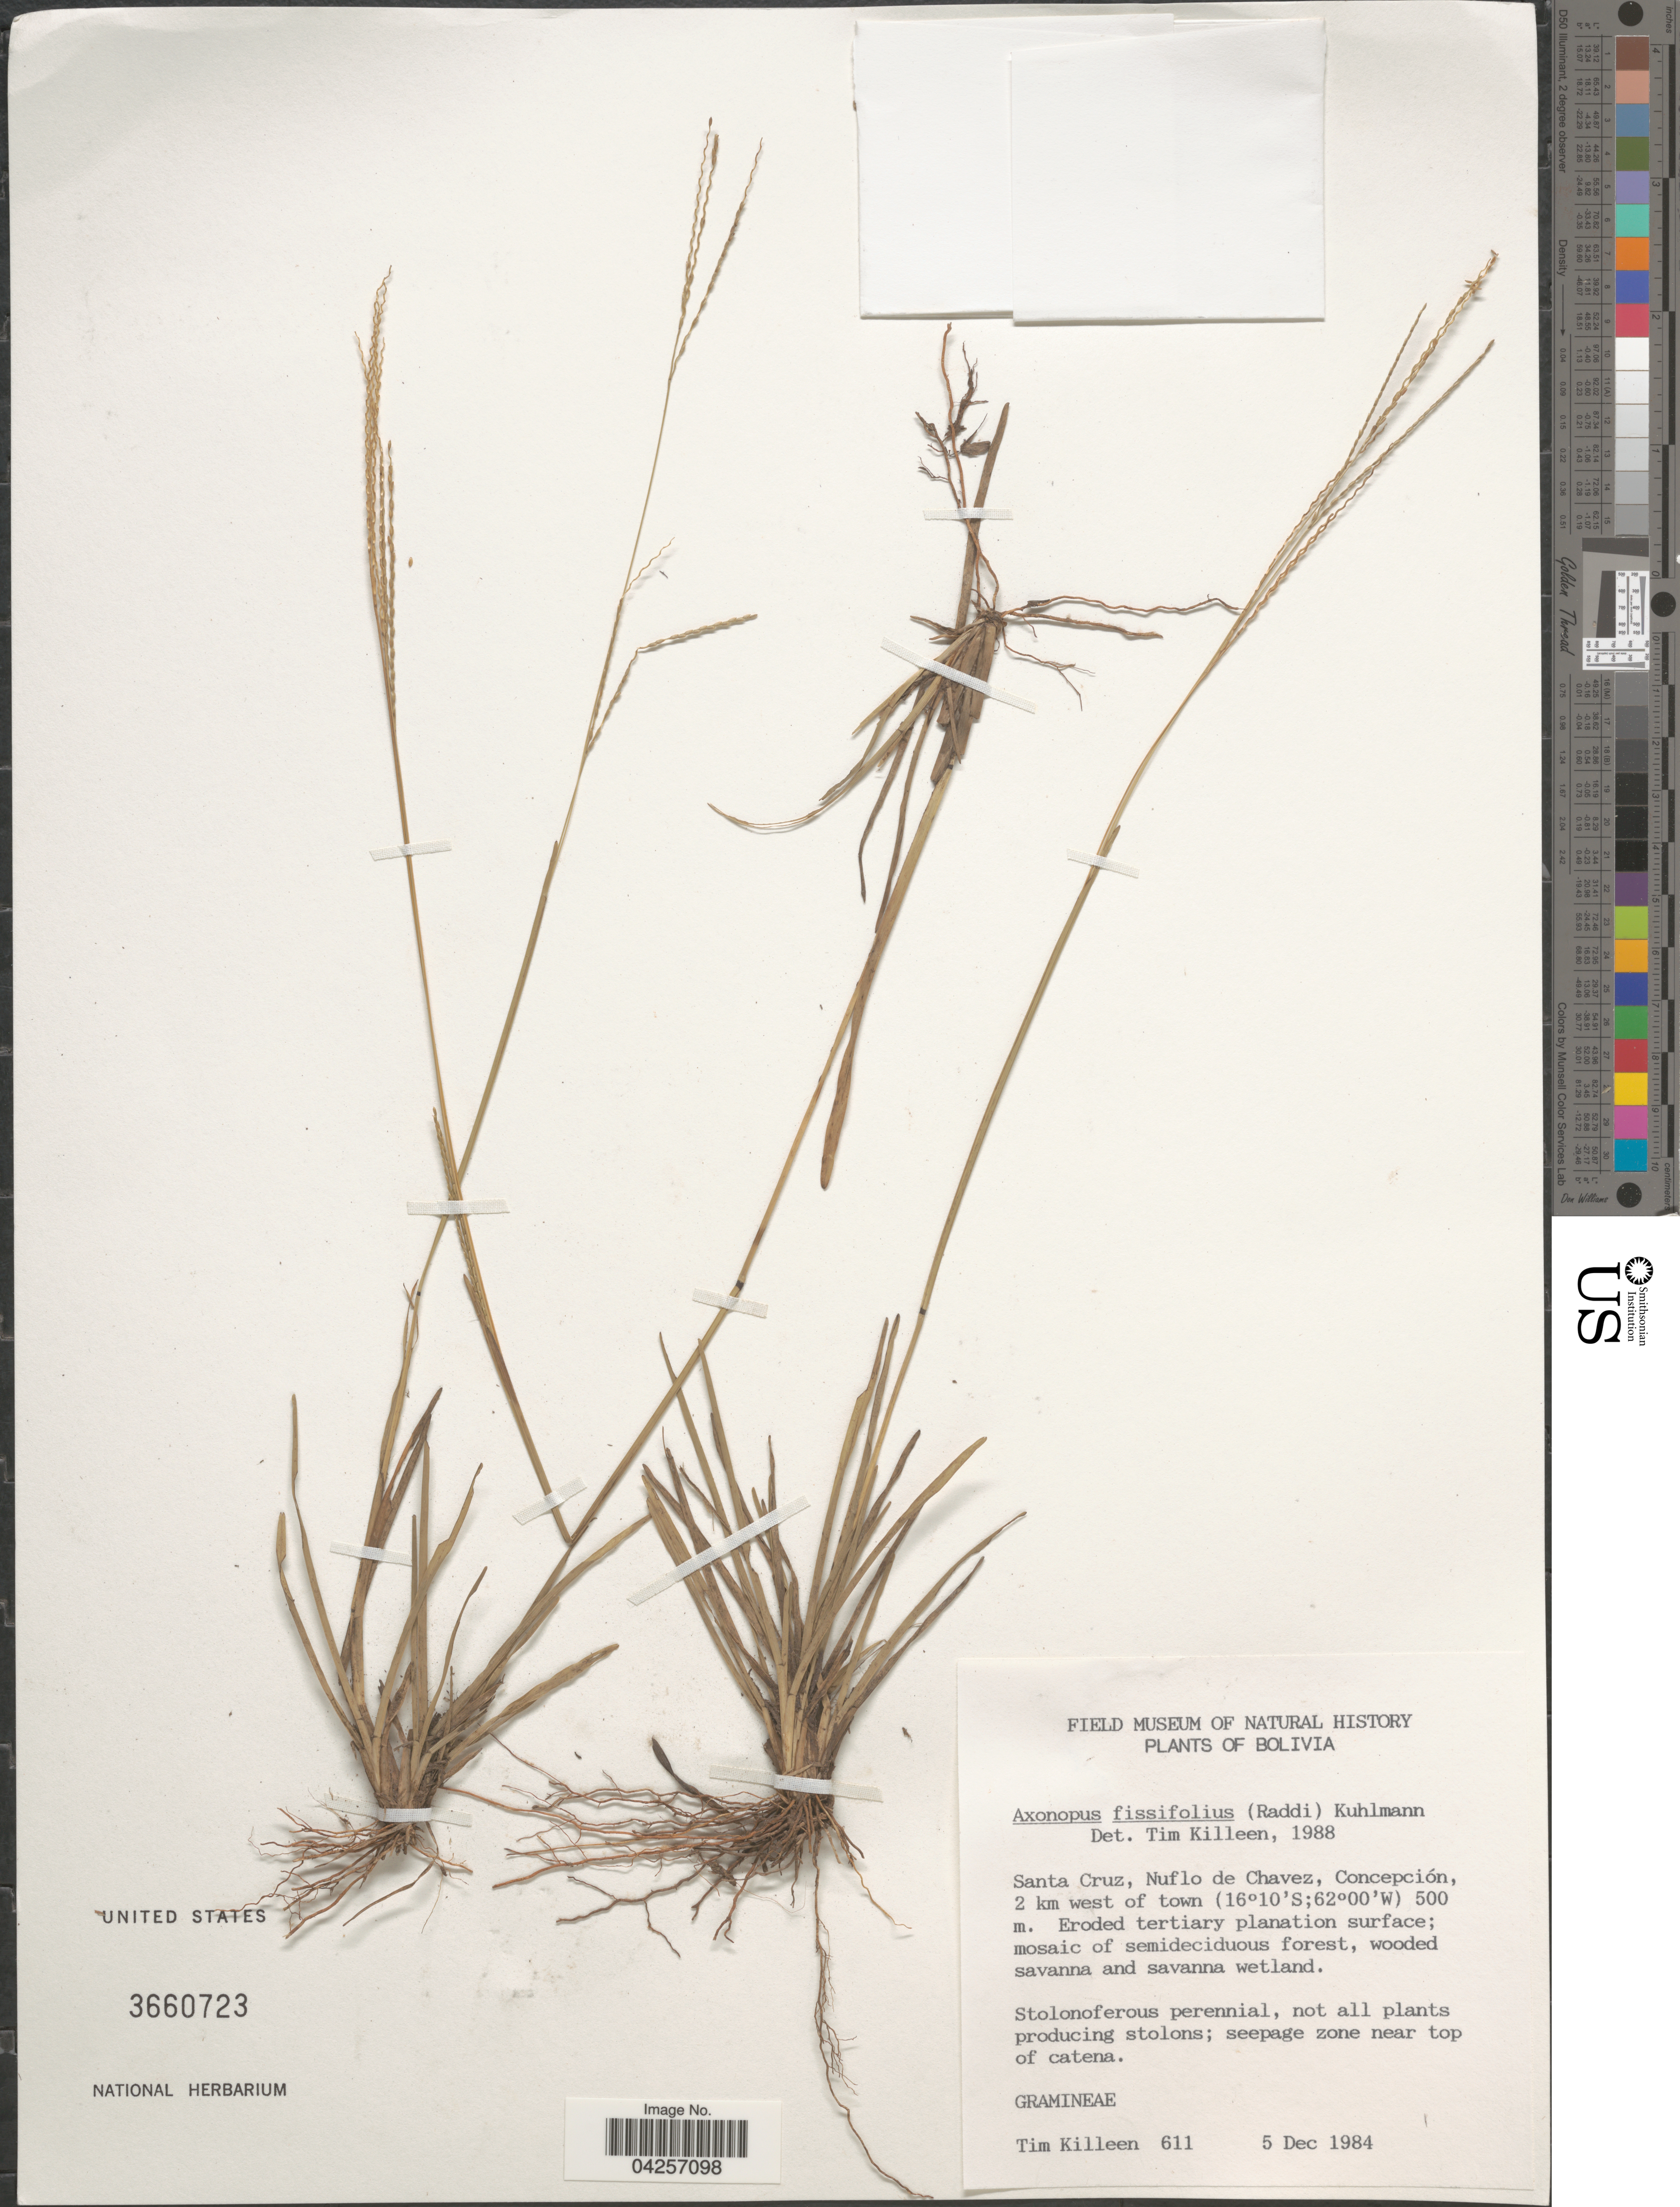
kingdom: Plantae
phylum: Tracheophyta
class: Liliopsida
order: Poales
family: Poaceae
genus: Axonopus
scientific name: Axonopus fissifolius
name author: (Raddi) Kuhlm.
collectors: T. J. Killeen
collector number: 611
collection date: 1984-12-05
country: Bolivia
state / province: Santa Cruz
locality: Nuflo de Chavez, Concepción, 2 km west of town.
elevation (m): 500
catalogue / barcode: US 3660723